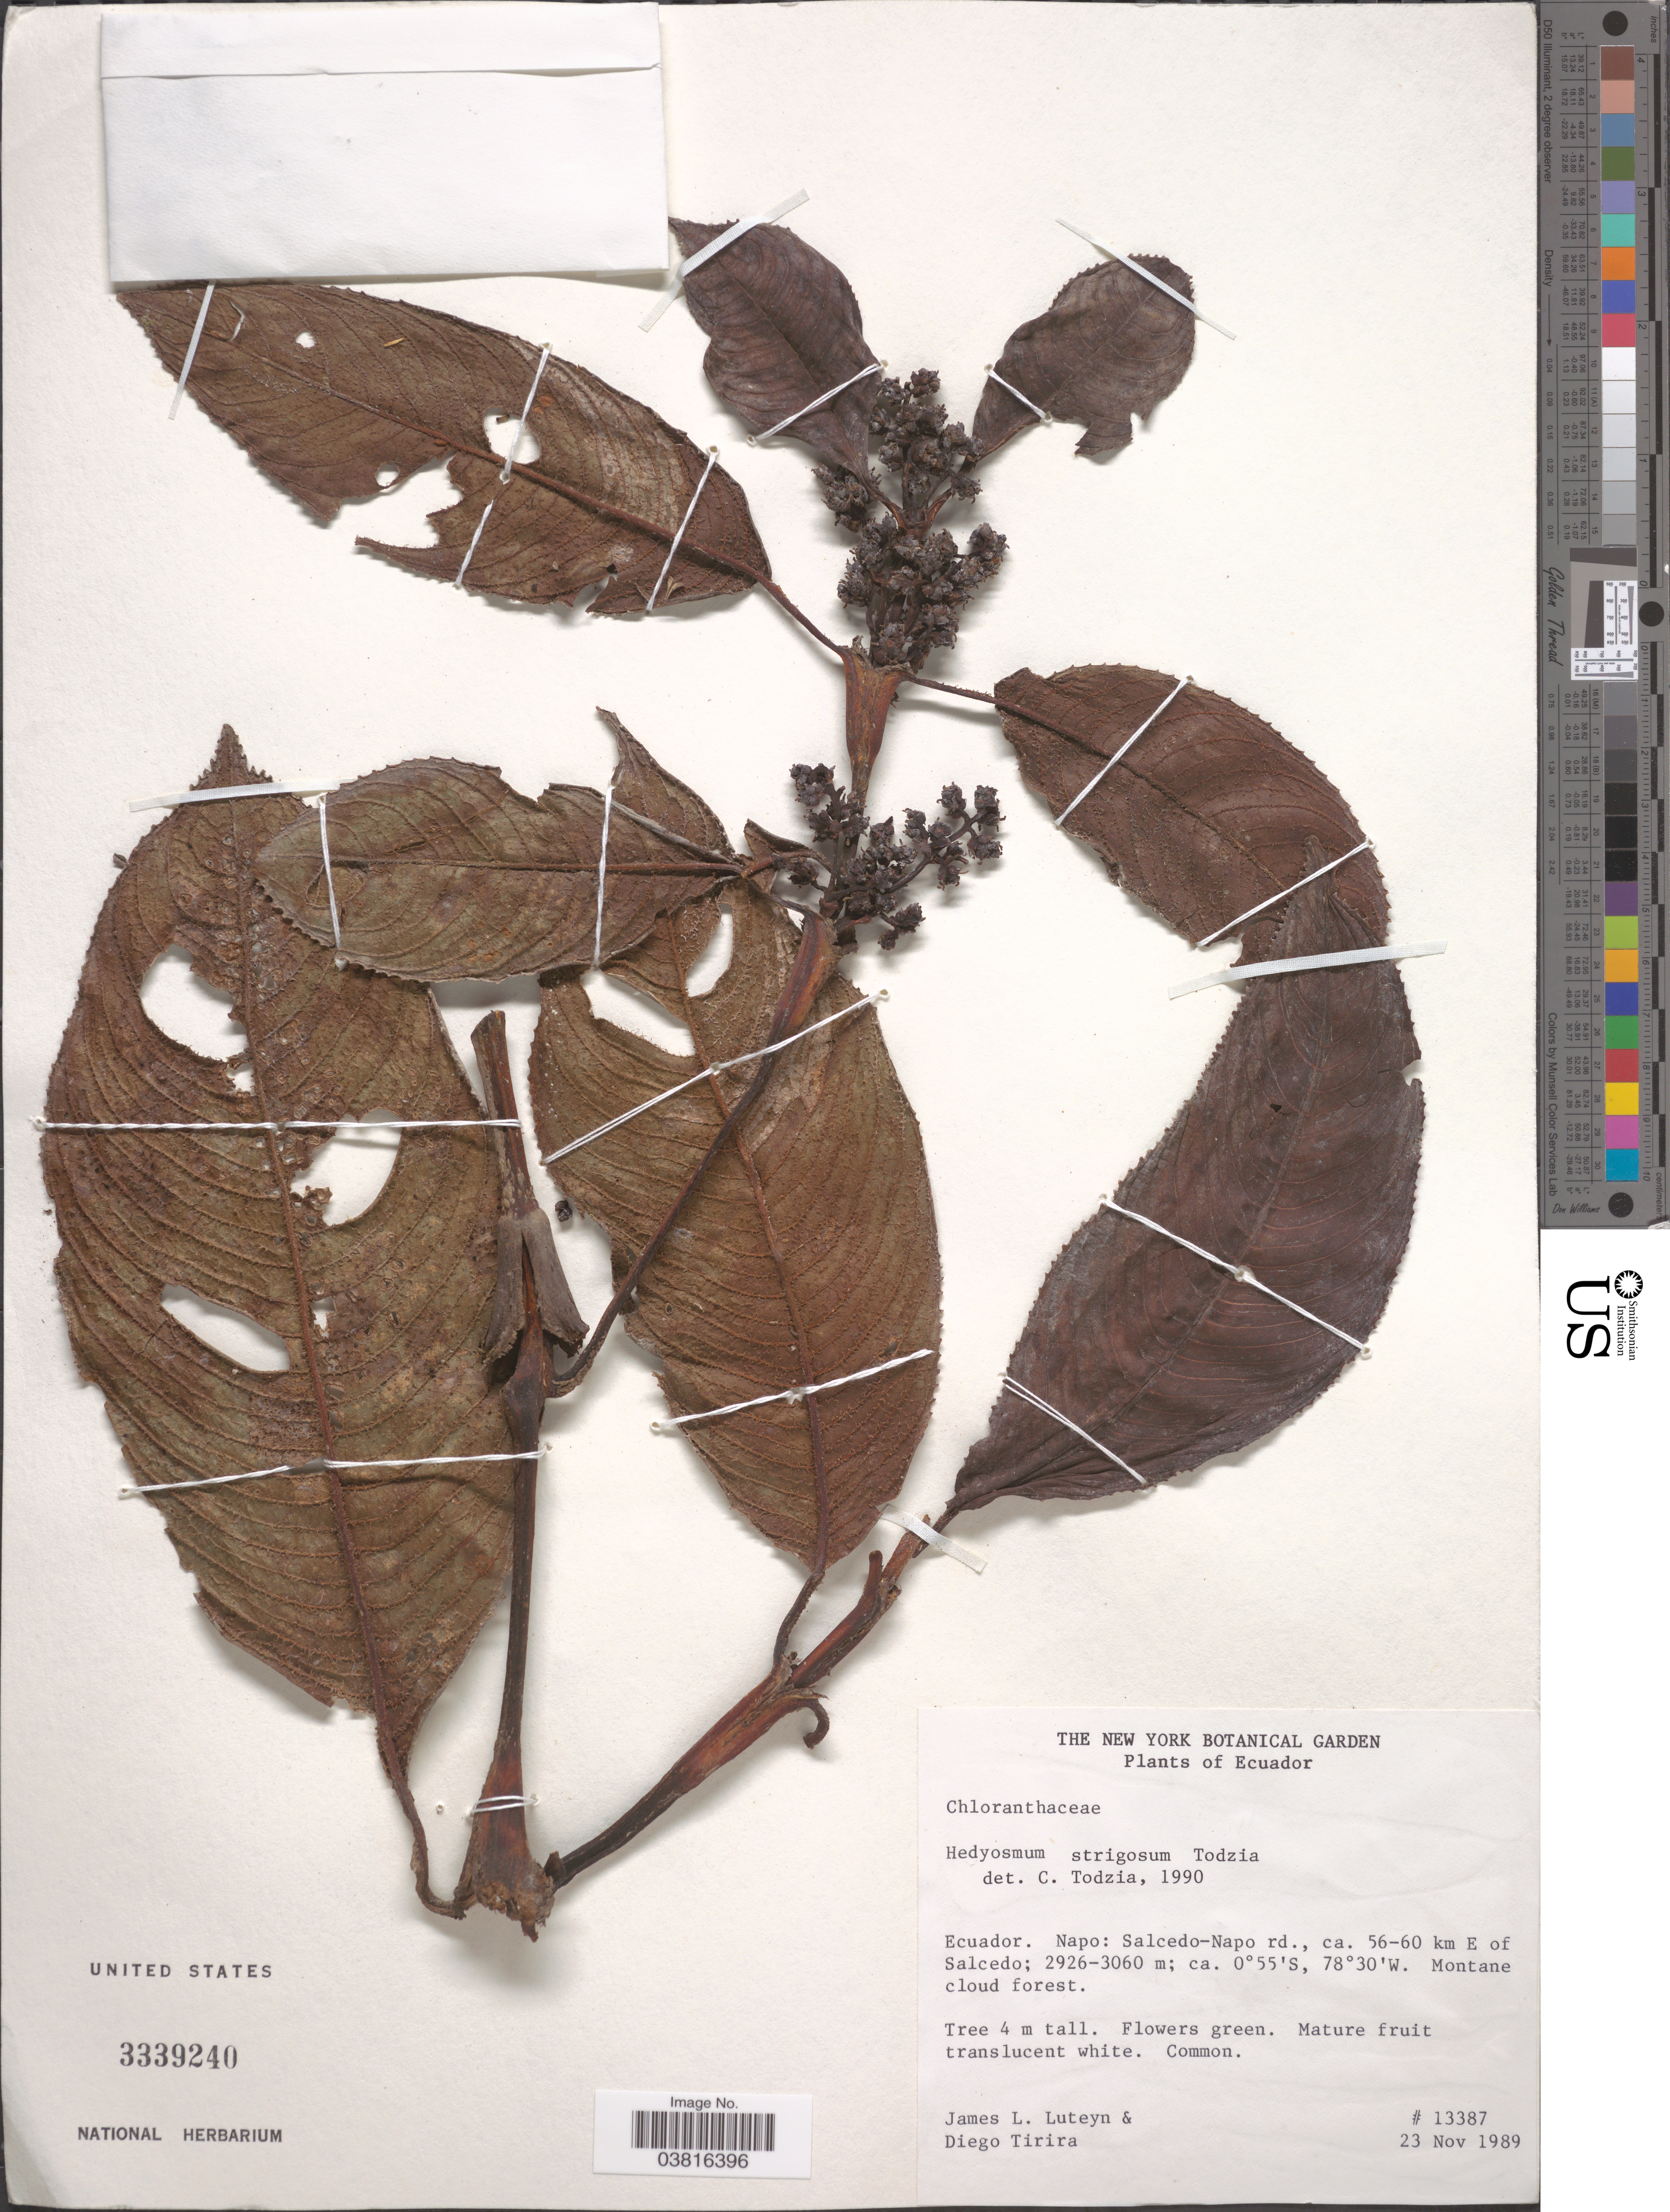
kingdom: Plantae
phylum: Tracheophyta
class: Magnoliopsida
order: Chloranthales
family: Chloranthaceae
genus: Hedyosmum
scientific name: Hedyosmum strigosum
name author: Todzia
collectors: J. L. Luteyn & D. Tirira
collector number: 13387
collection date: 1989-11-23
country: Ecuador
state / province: Napo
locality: Salcedo - Napo rd., ca. 56-60 km E of Salcedo.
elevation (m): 2926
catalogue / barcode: US 3339240